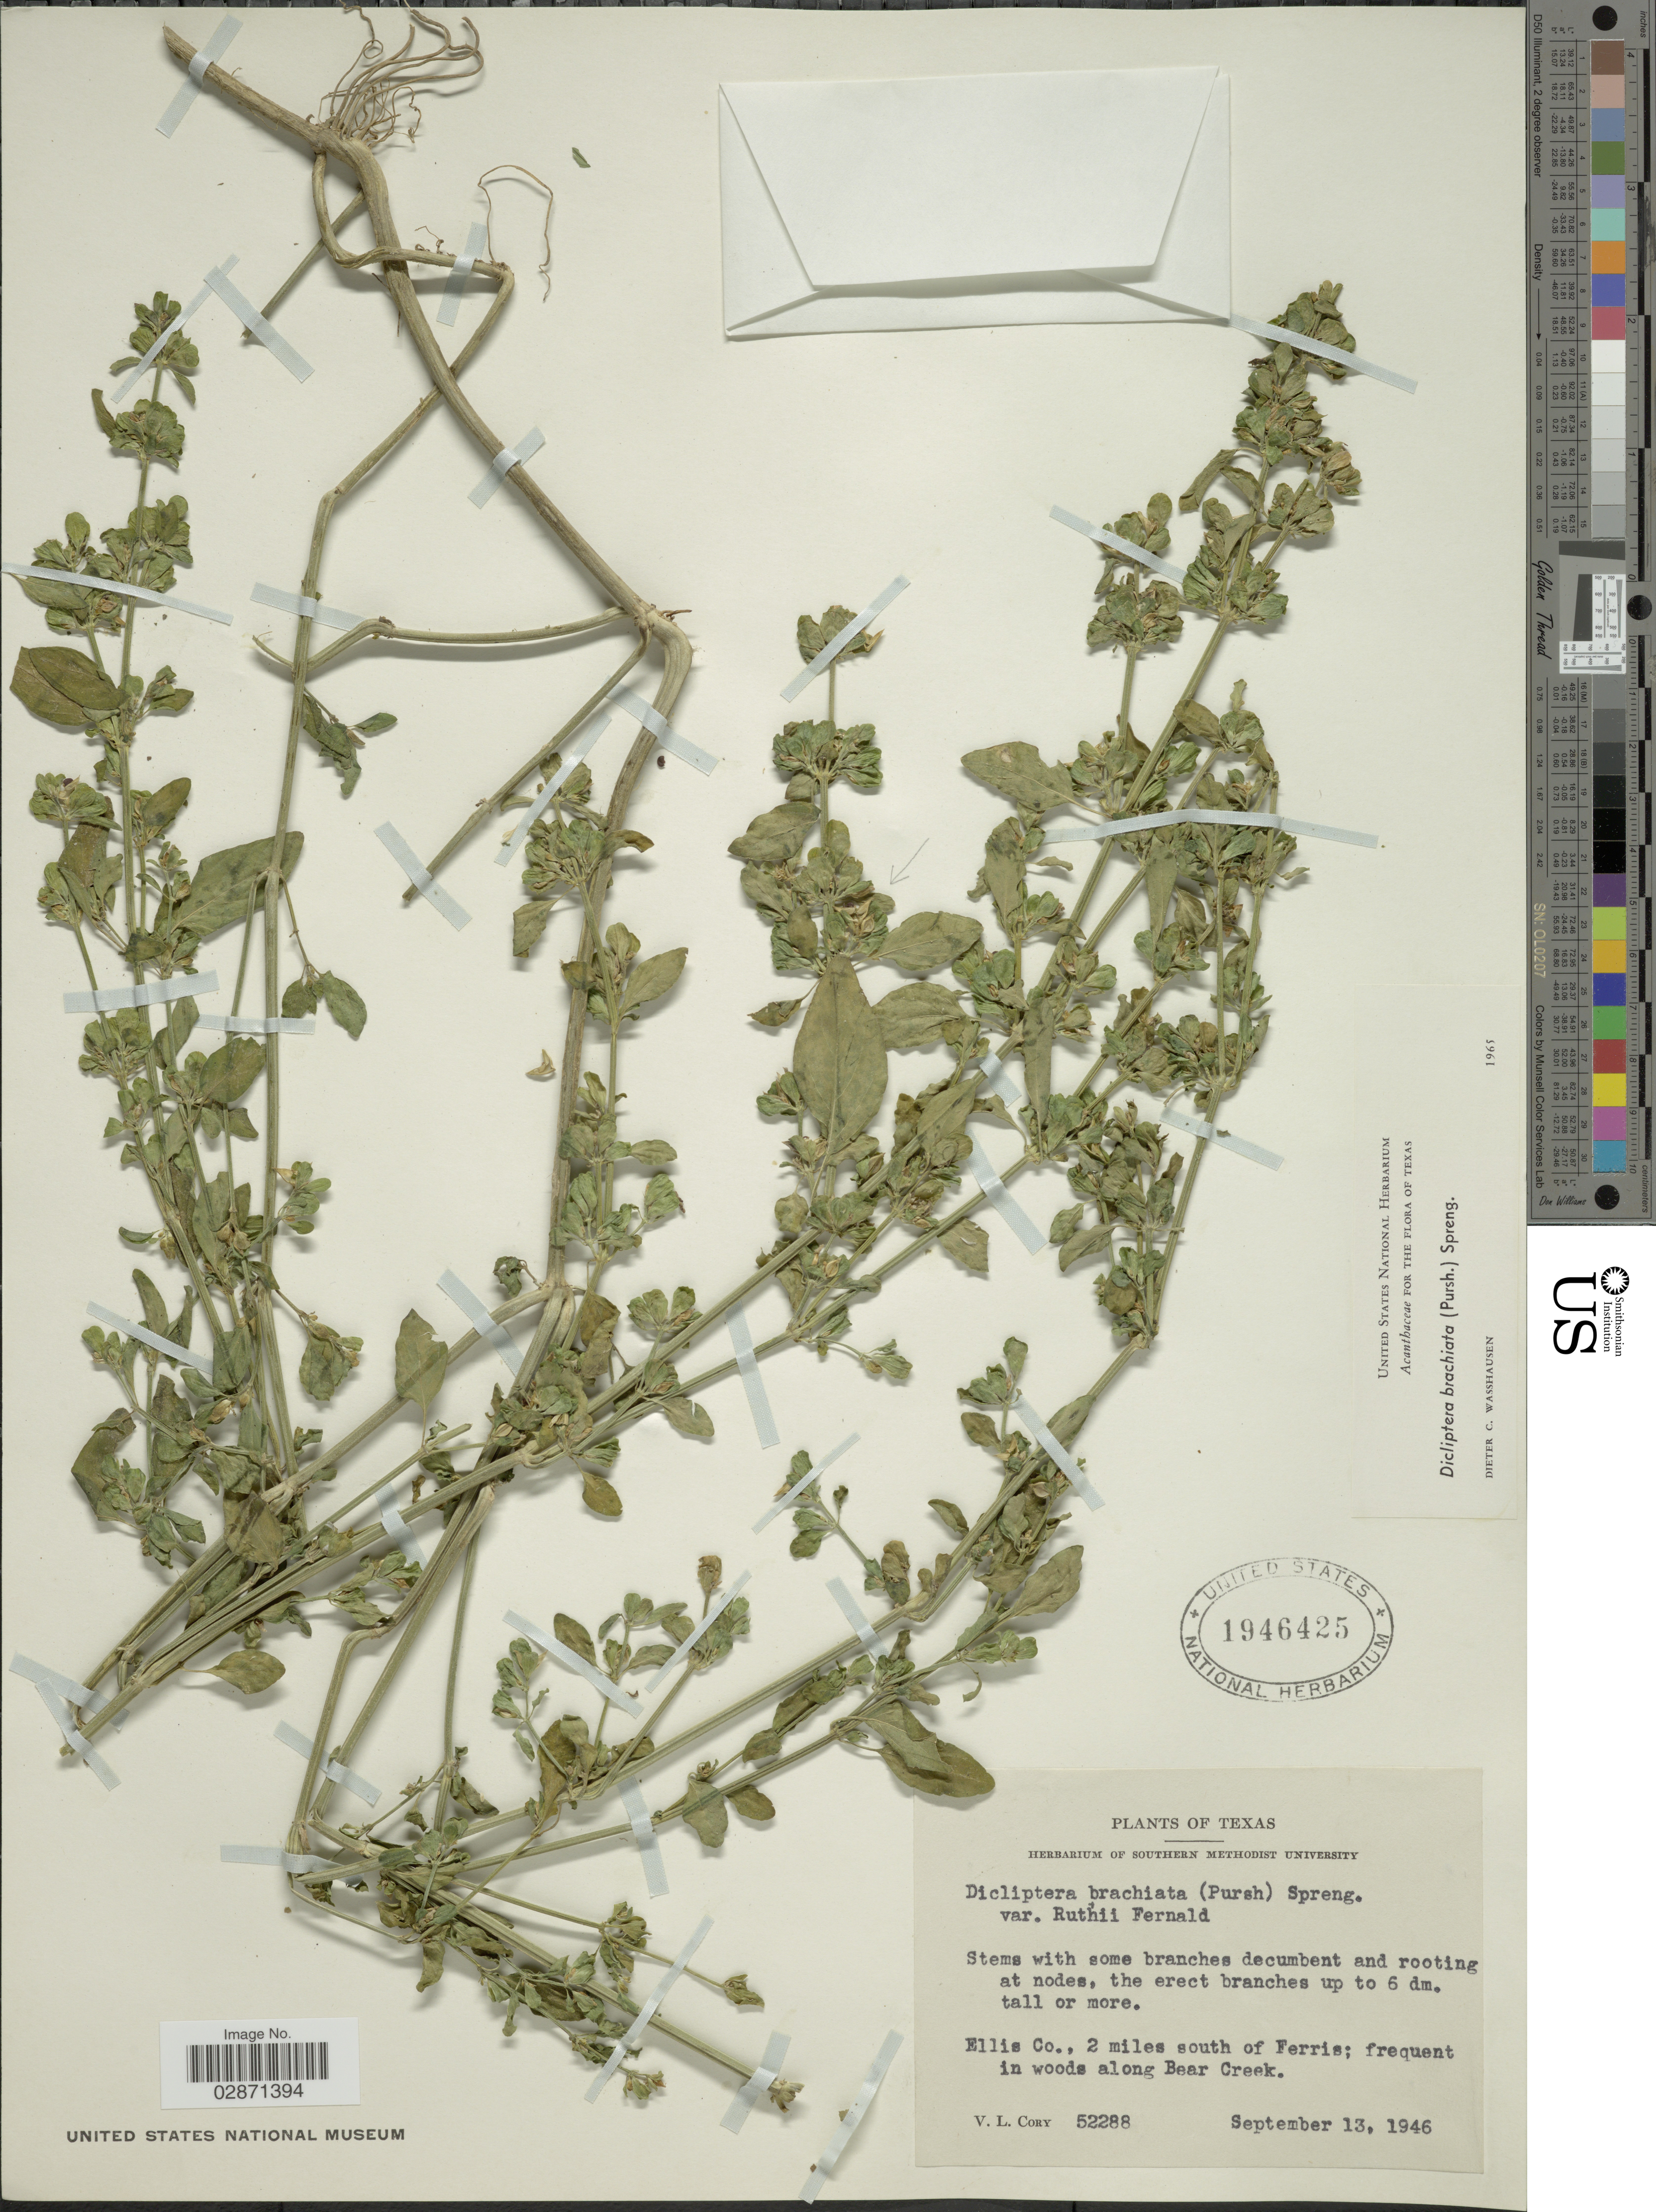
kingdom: Plantae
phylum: Tracheophyta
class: Magnoliopsida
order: Lamiales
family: Acanthaceae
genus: Dicliptera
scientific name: Dicliptera brachiata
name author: (Pursh) Spreng.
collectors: V. Cory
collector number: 52288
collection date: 1946-09-13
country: United States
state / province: Texas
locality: Ellis Co., 2 miles south of Ferris. Frequent in woods along Bear Creek.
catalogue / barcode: US 1946425